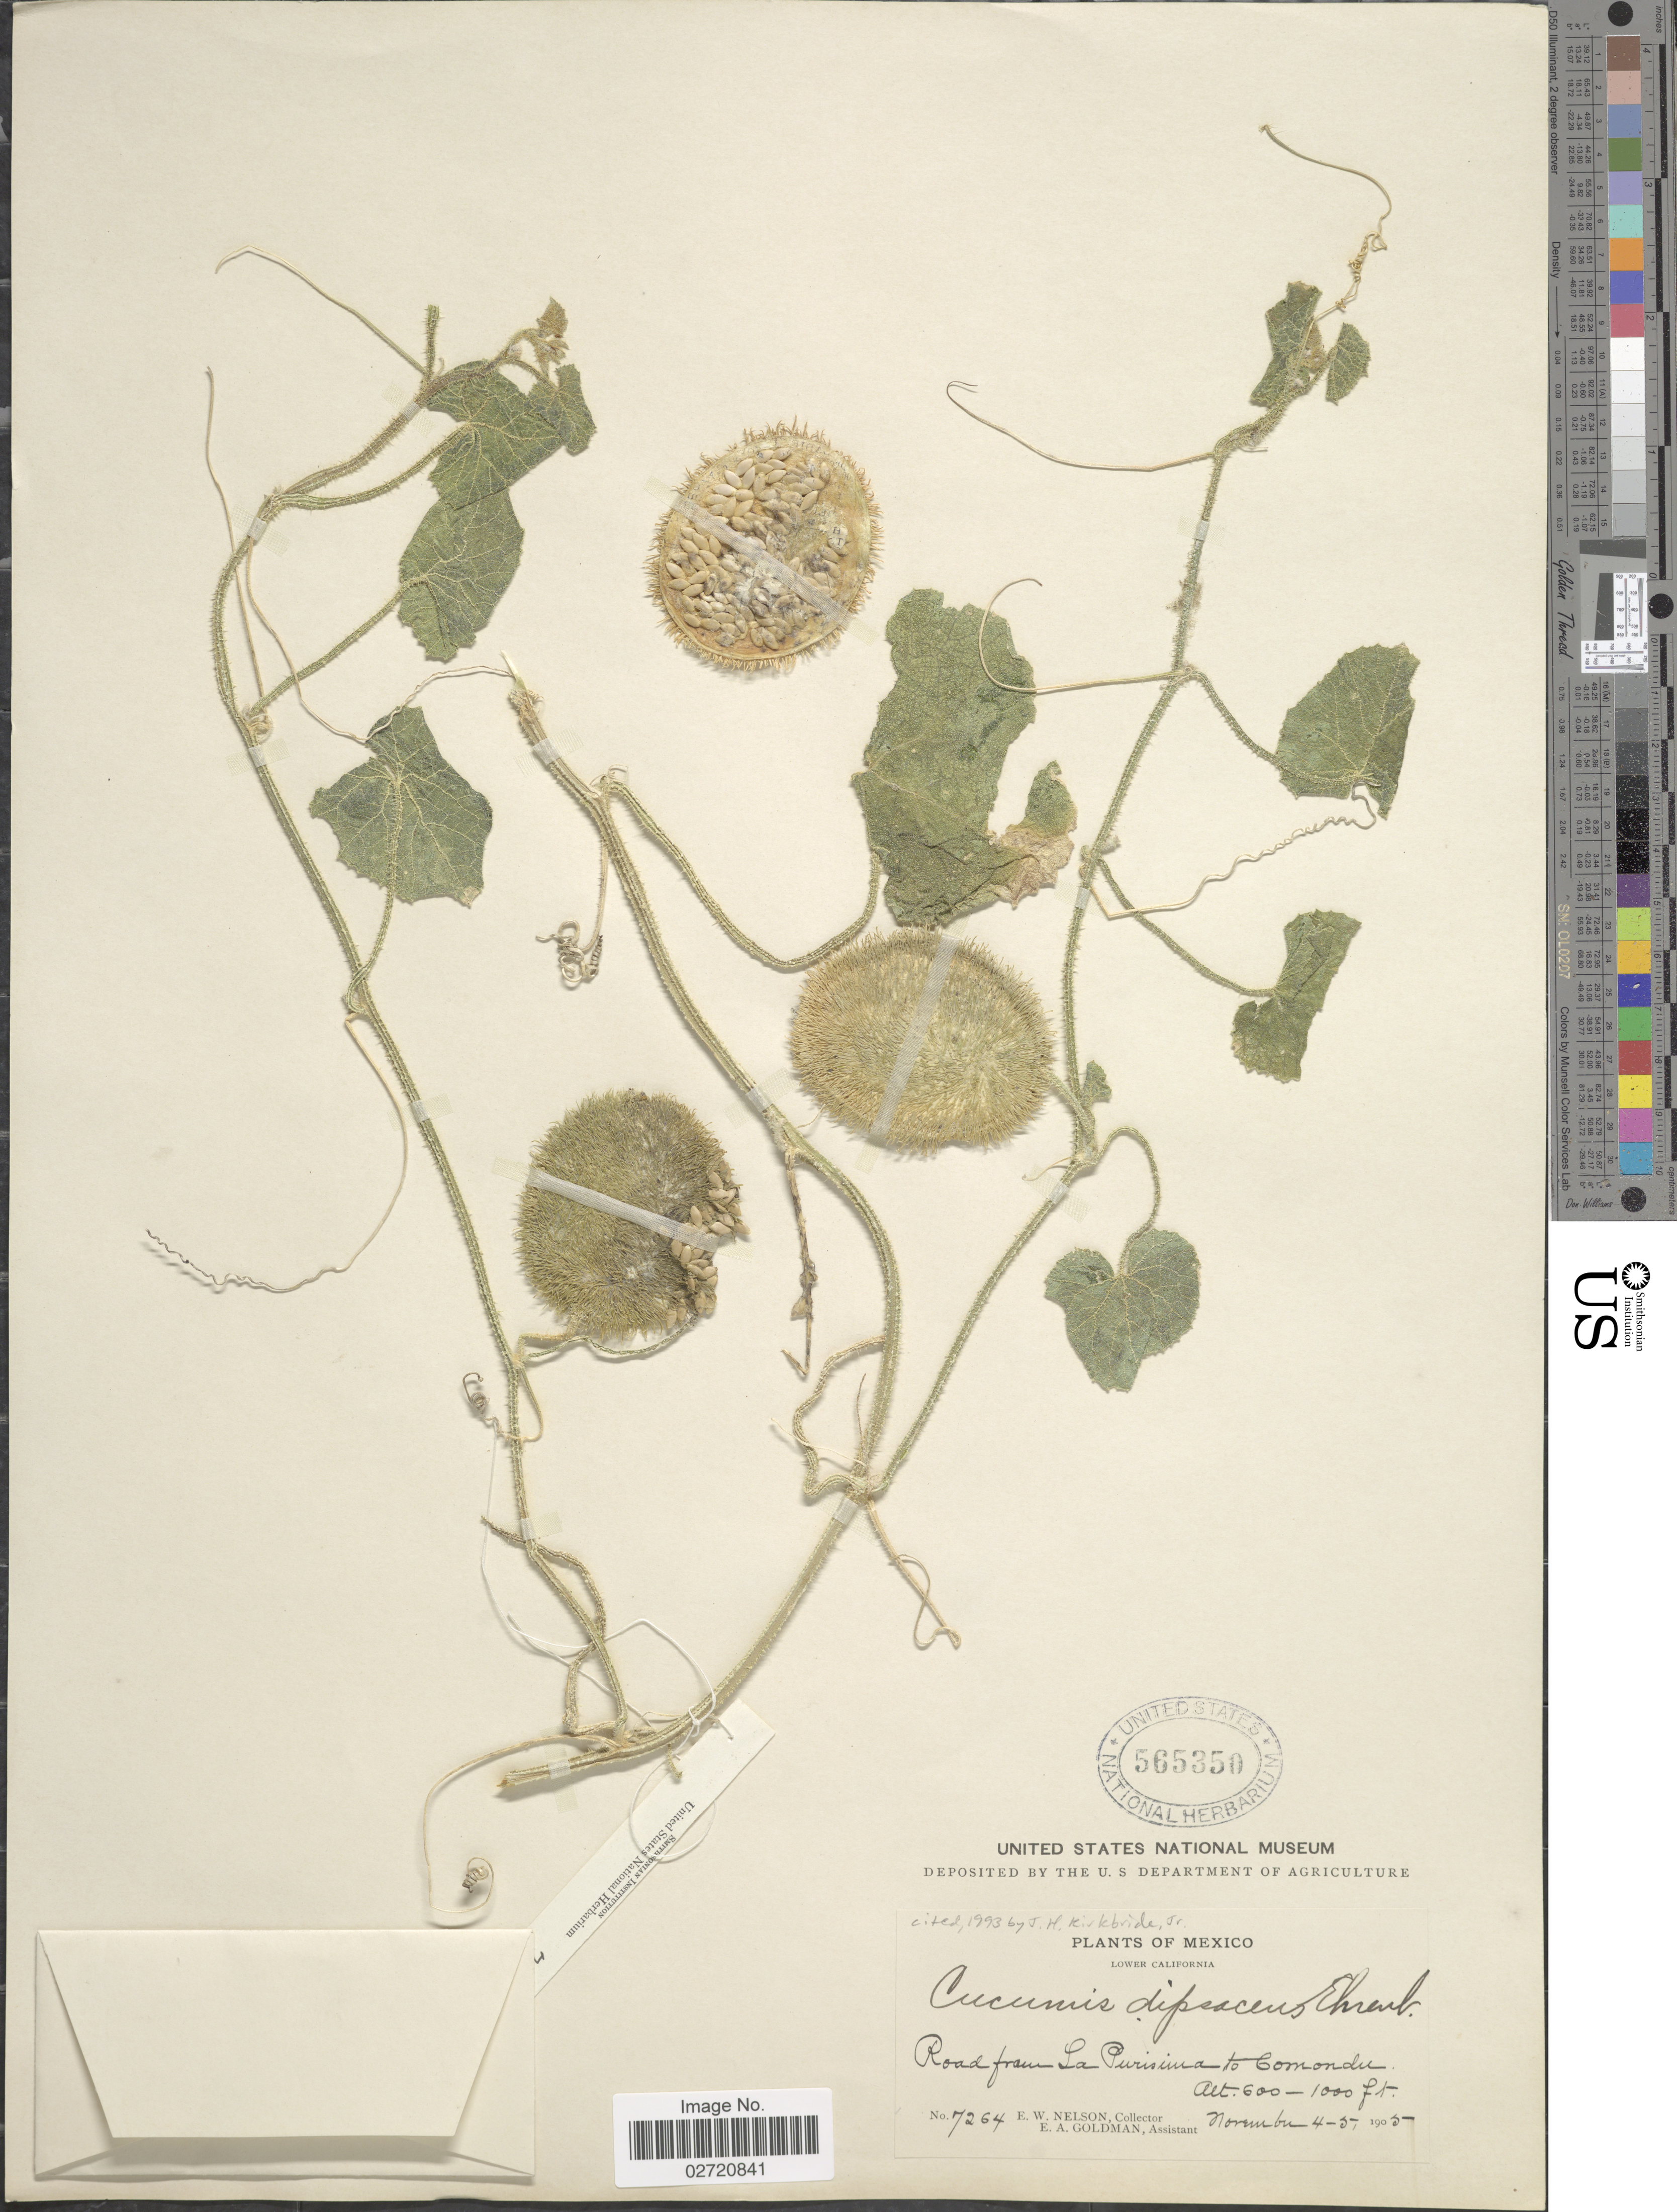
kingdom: Plantae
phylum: Tracheophyta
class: Magnoliopsida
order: Cucurbitales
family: Cucurbitaceae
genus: Cucumis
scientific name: Cucumis dipsaceus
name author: Ehrenb. ex Spach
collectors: E. W. Nelson & E. A. Goldman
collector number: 7264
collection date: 1905-11-04/1905-11-05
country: Mexico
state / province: Baja California Sur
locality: Lower California. Road from La Purisima to Comondu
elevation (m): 183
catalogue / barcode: US 565350